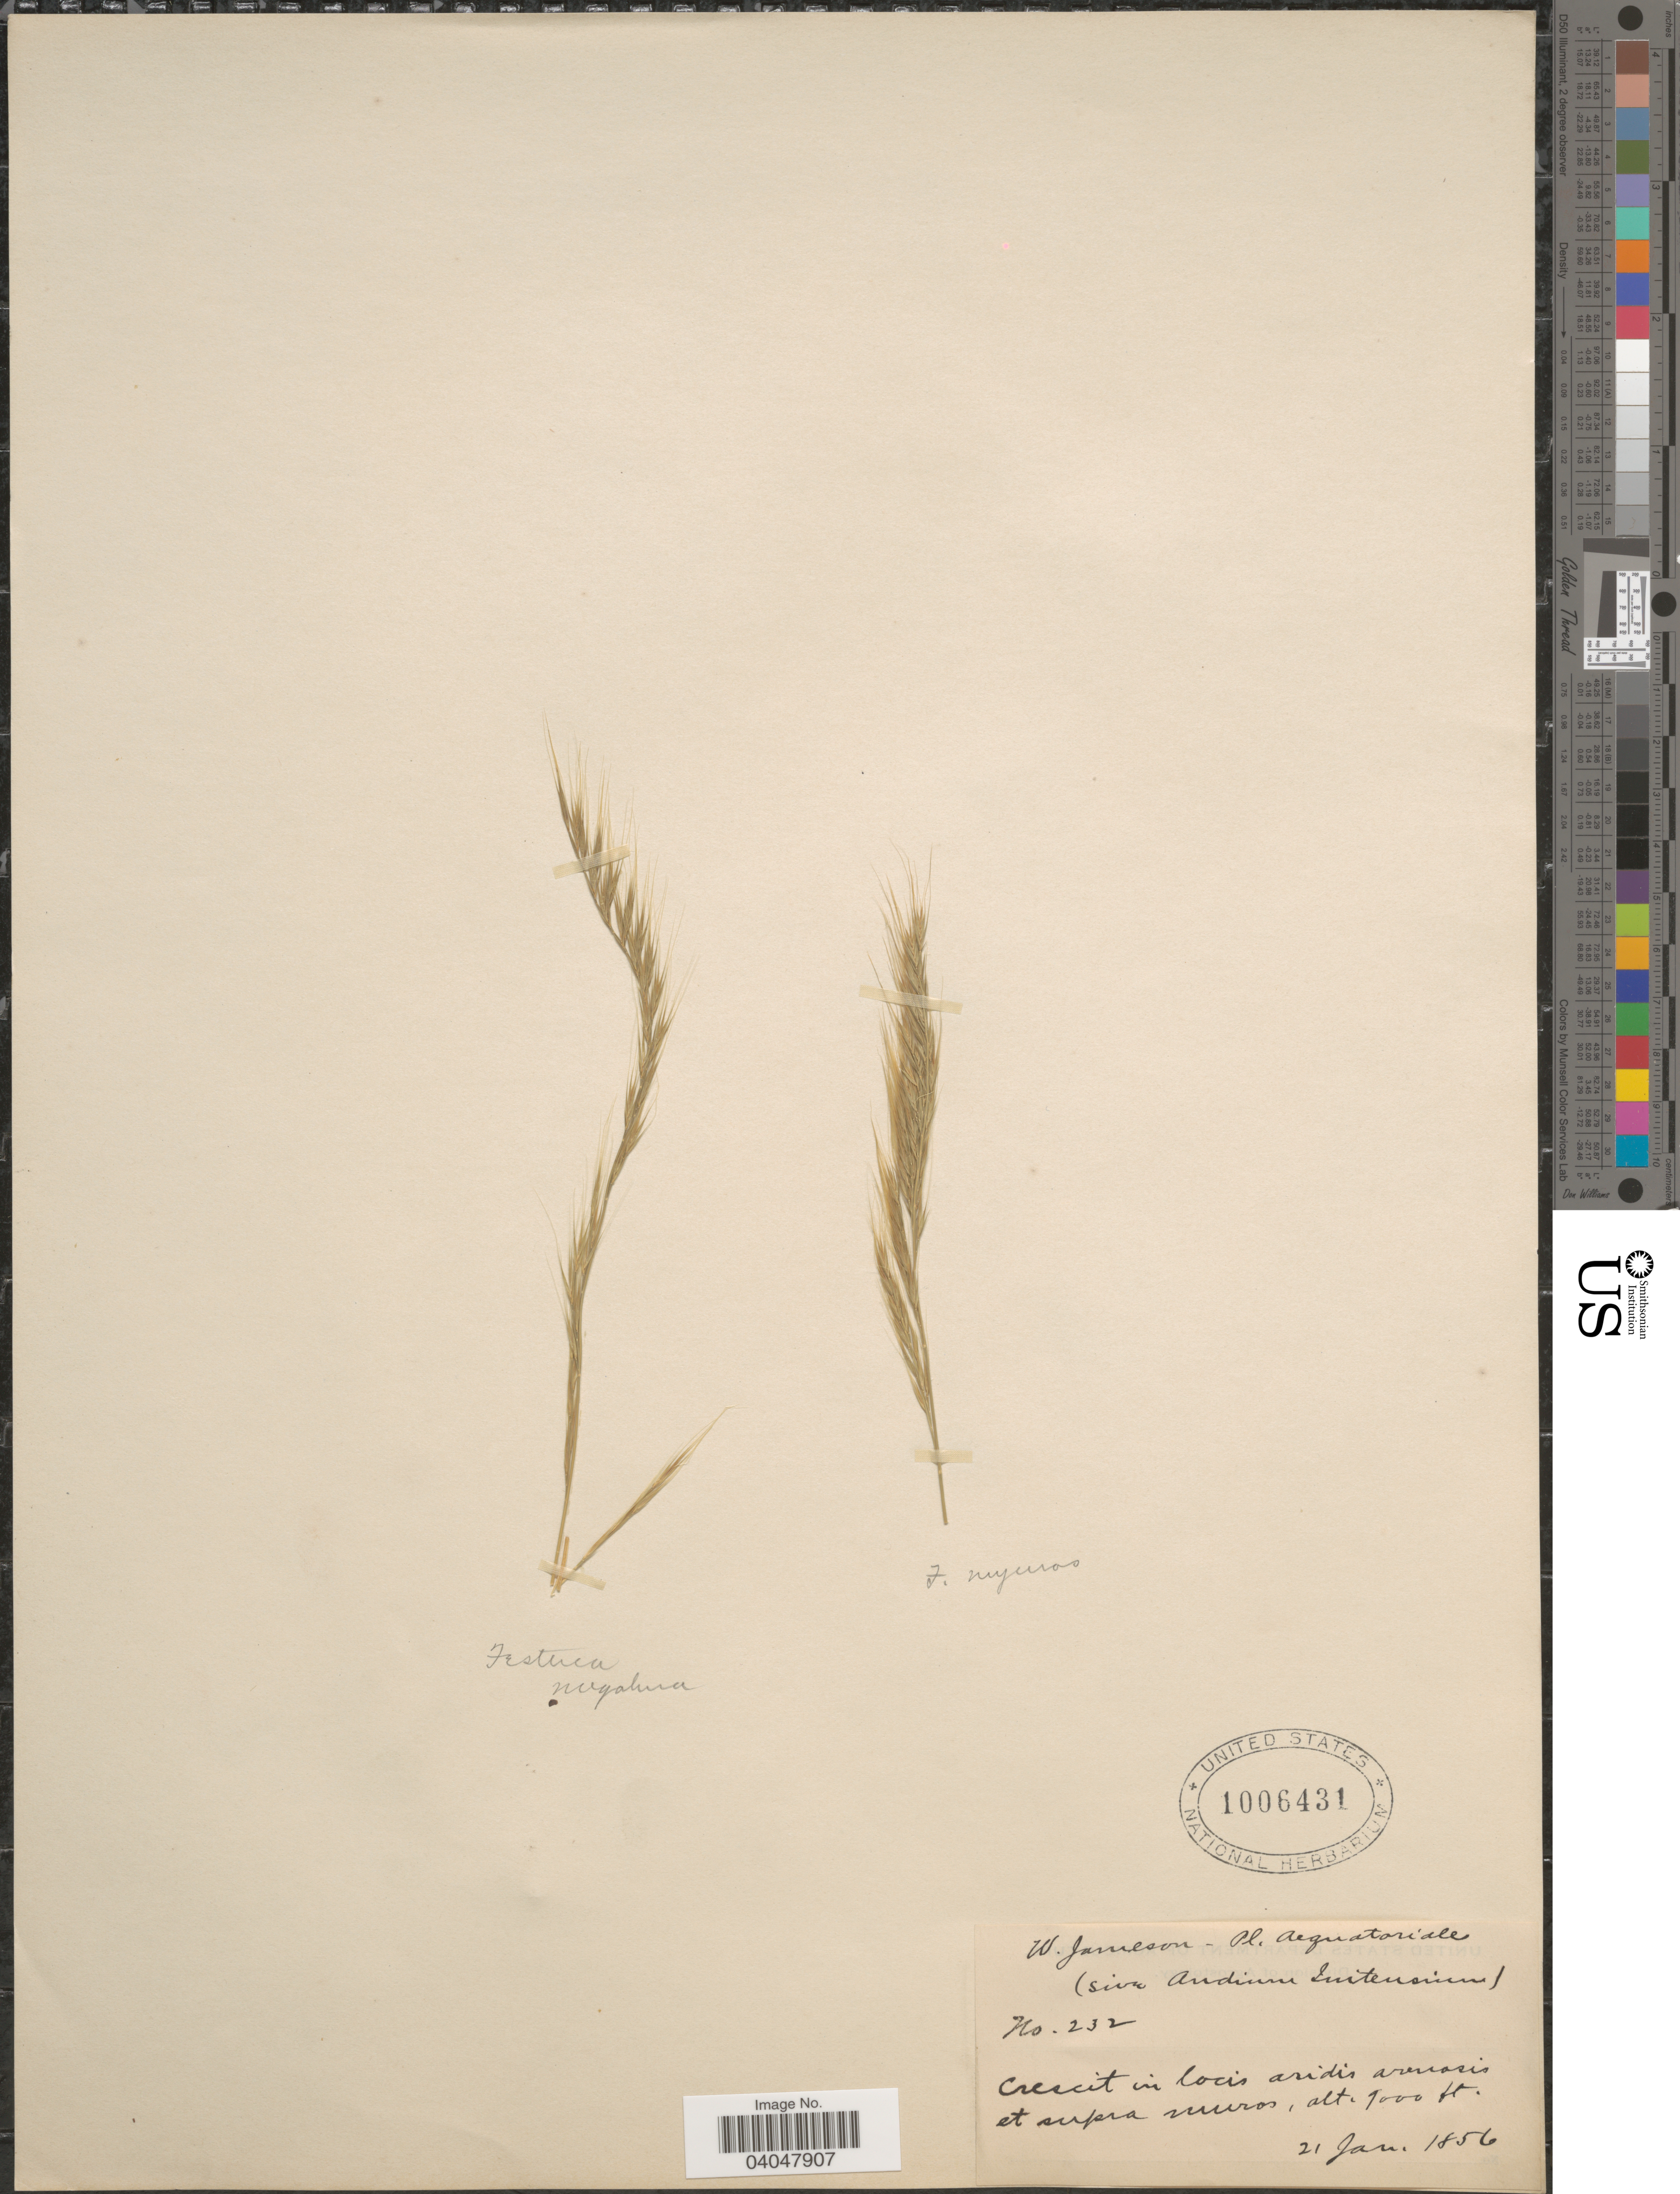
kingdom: Plantae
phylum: Tracheophyta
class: Liliopsida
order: Poales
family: Poaceae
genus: Festuca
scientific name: Festuca megalura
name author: Nutt.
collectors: W. Jameson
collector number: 232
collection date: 1856-01-21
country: Ecuador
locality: Aequatoriale. Crescit in locis aridis arenosis et supra muros.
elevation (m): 2743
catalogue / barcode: US 1006431